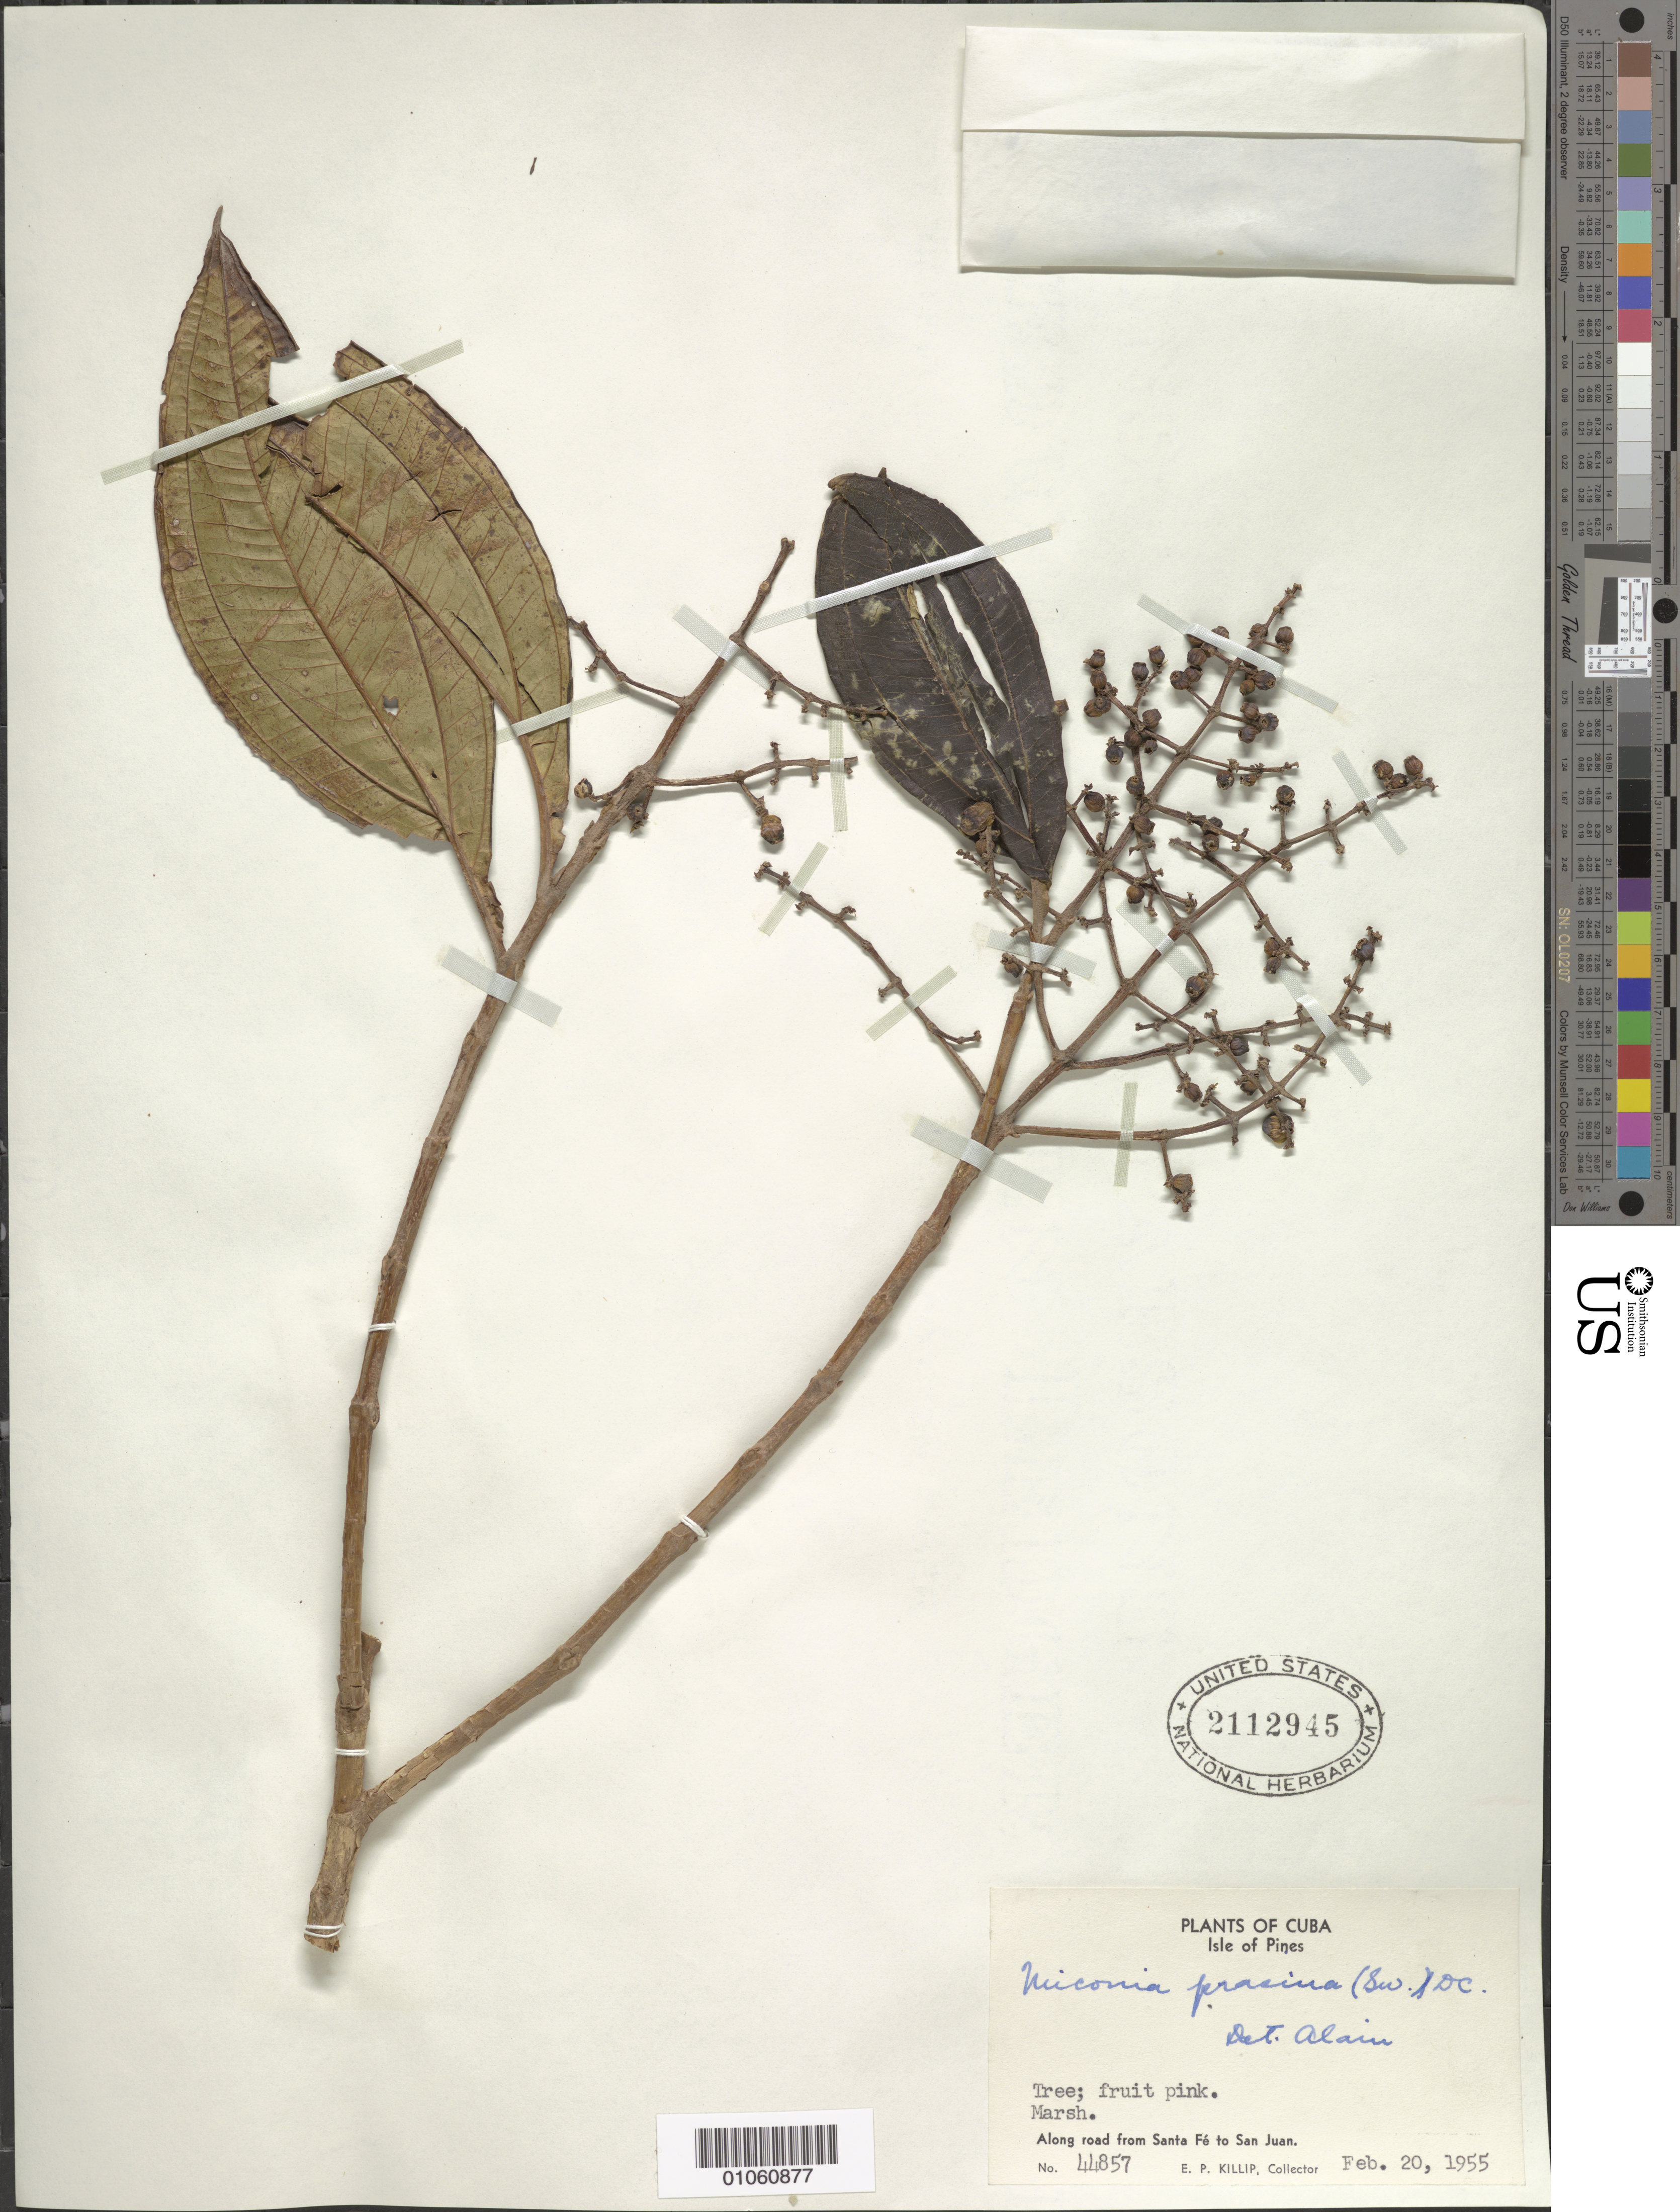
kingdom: Plantae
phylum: Tracheophyta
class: Magnoliopsida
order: Myrtales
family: Melastomataceae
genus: Miconia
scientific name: Miconia prasina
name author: (Sw.) DC.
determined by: Liogier, Alain H.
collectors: E. P. Killip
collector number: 44857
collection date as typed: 20 Feb 1955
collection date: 1955-02-20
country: Cuba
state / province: Isla de La Juventud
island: Isla de la Juventud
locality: Isle of Pines, Santa Fé to San Juan, along road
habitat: Marsh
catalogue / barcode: US 2112945